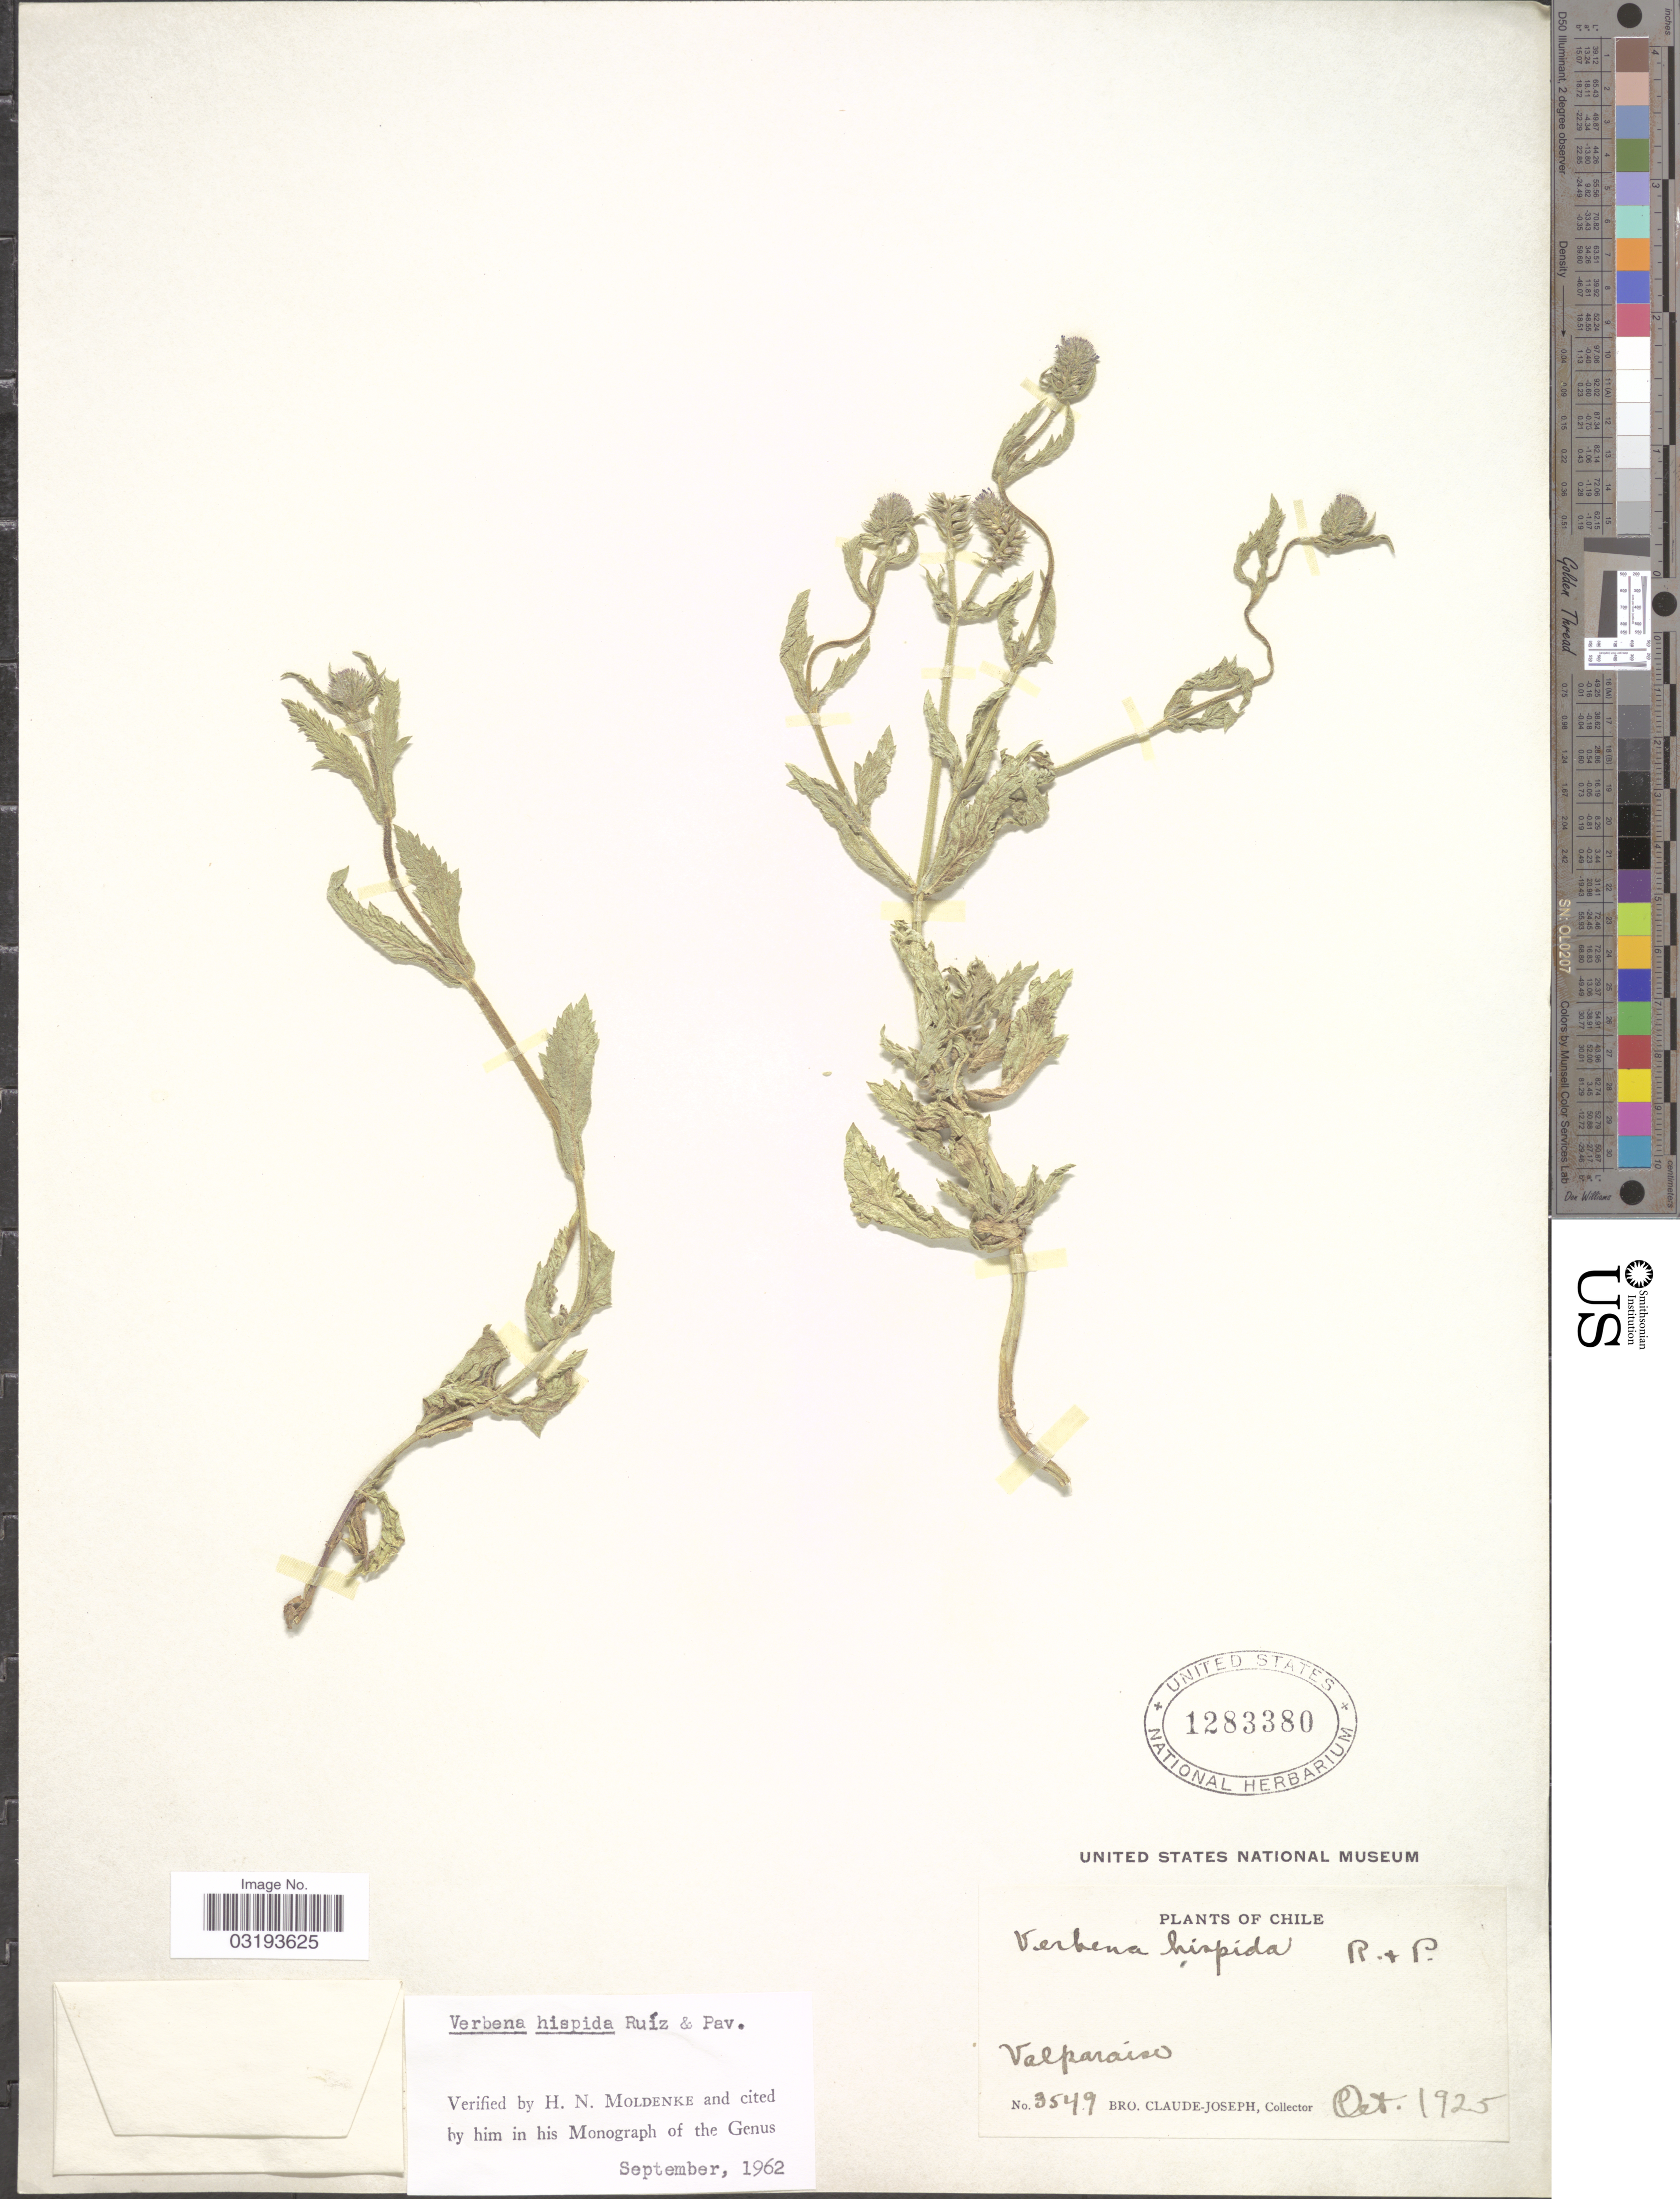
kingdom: Plantae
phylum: Tracheophyta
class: Magnoliopsida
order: Lamiales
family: Verbenaceae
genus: Verbena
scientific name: Verbena hispida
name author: Ruiz & Pav.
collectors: Bro. Claude-Joseph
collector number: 3549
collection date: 1925-10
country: Chile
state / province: Valparaíso (V)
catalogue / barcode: US 1283380